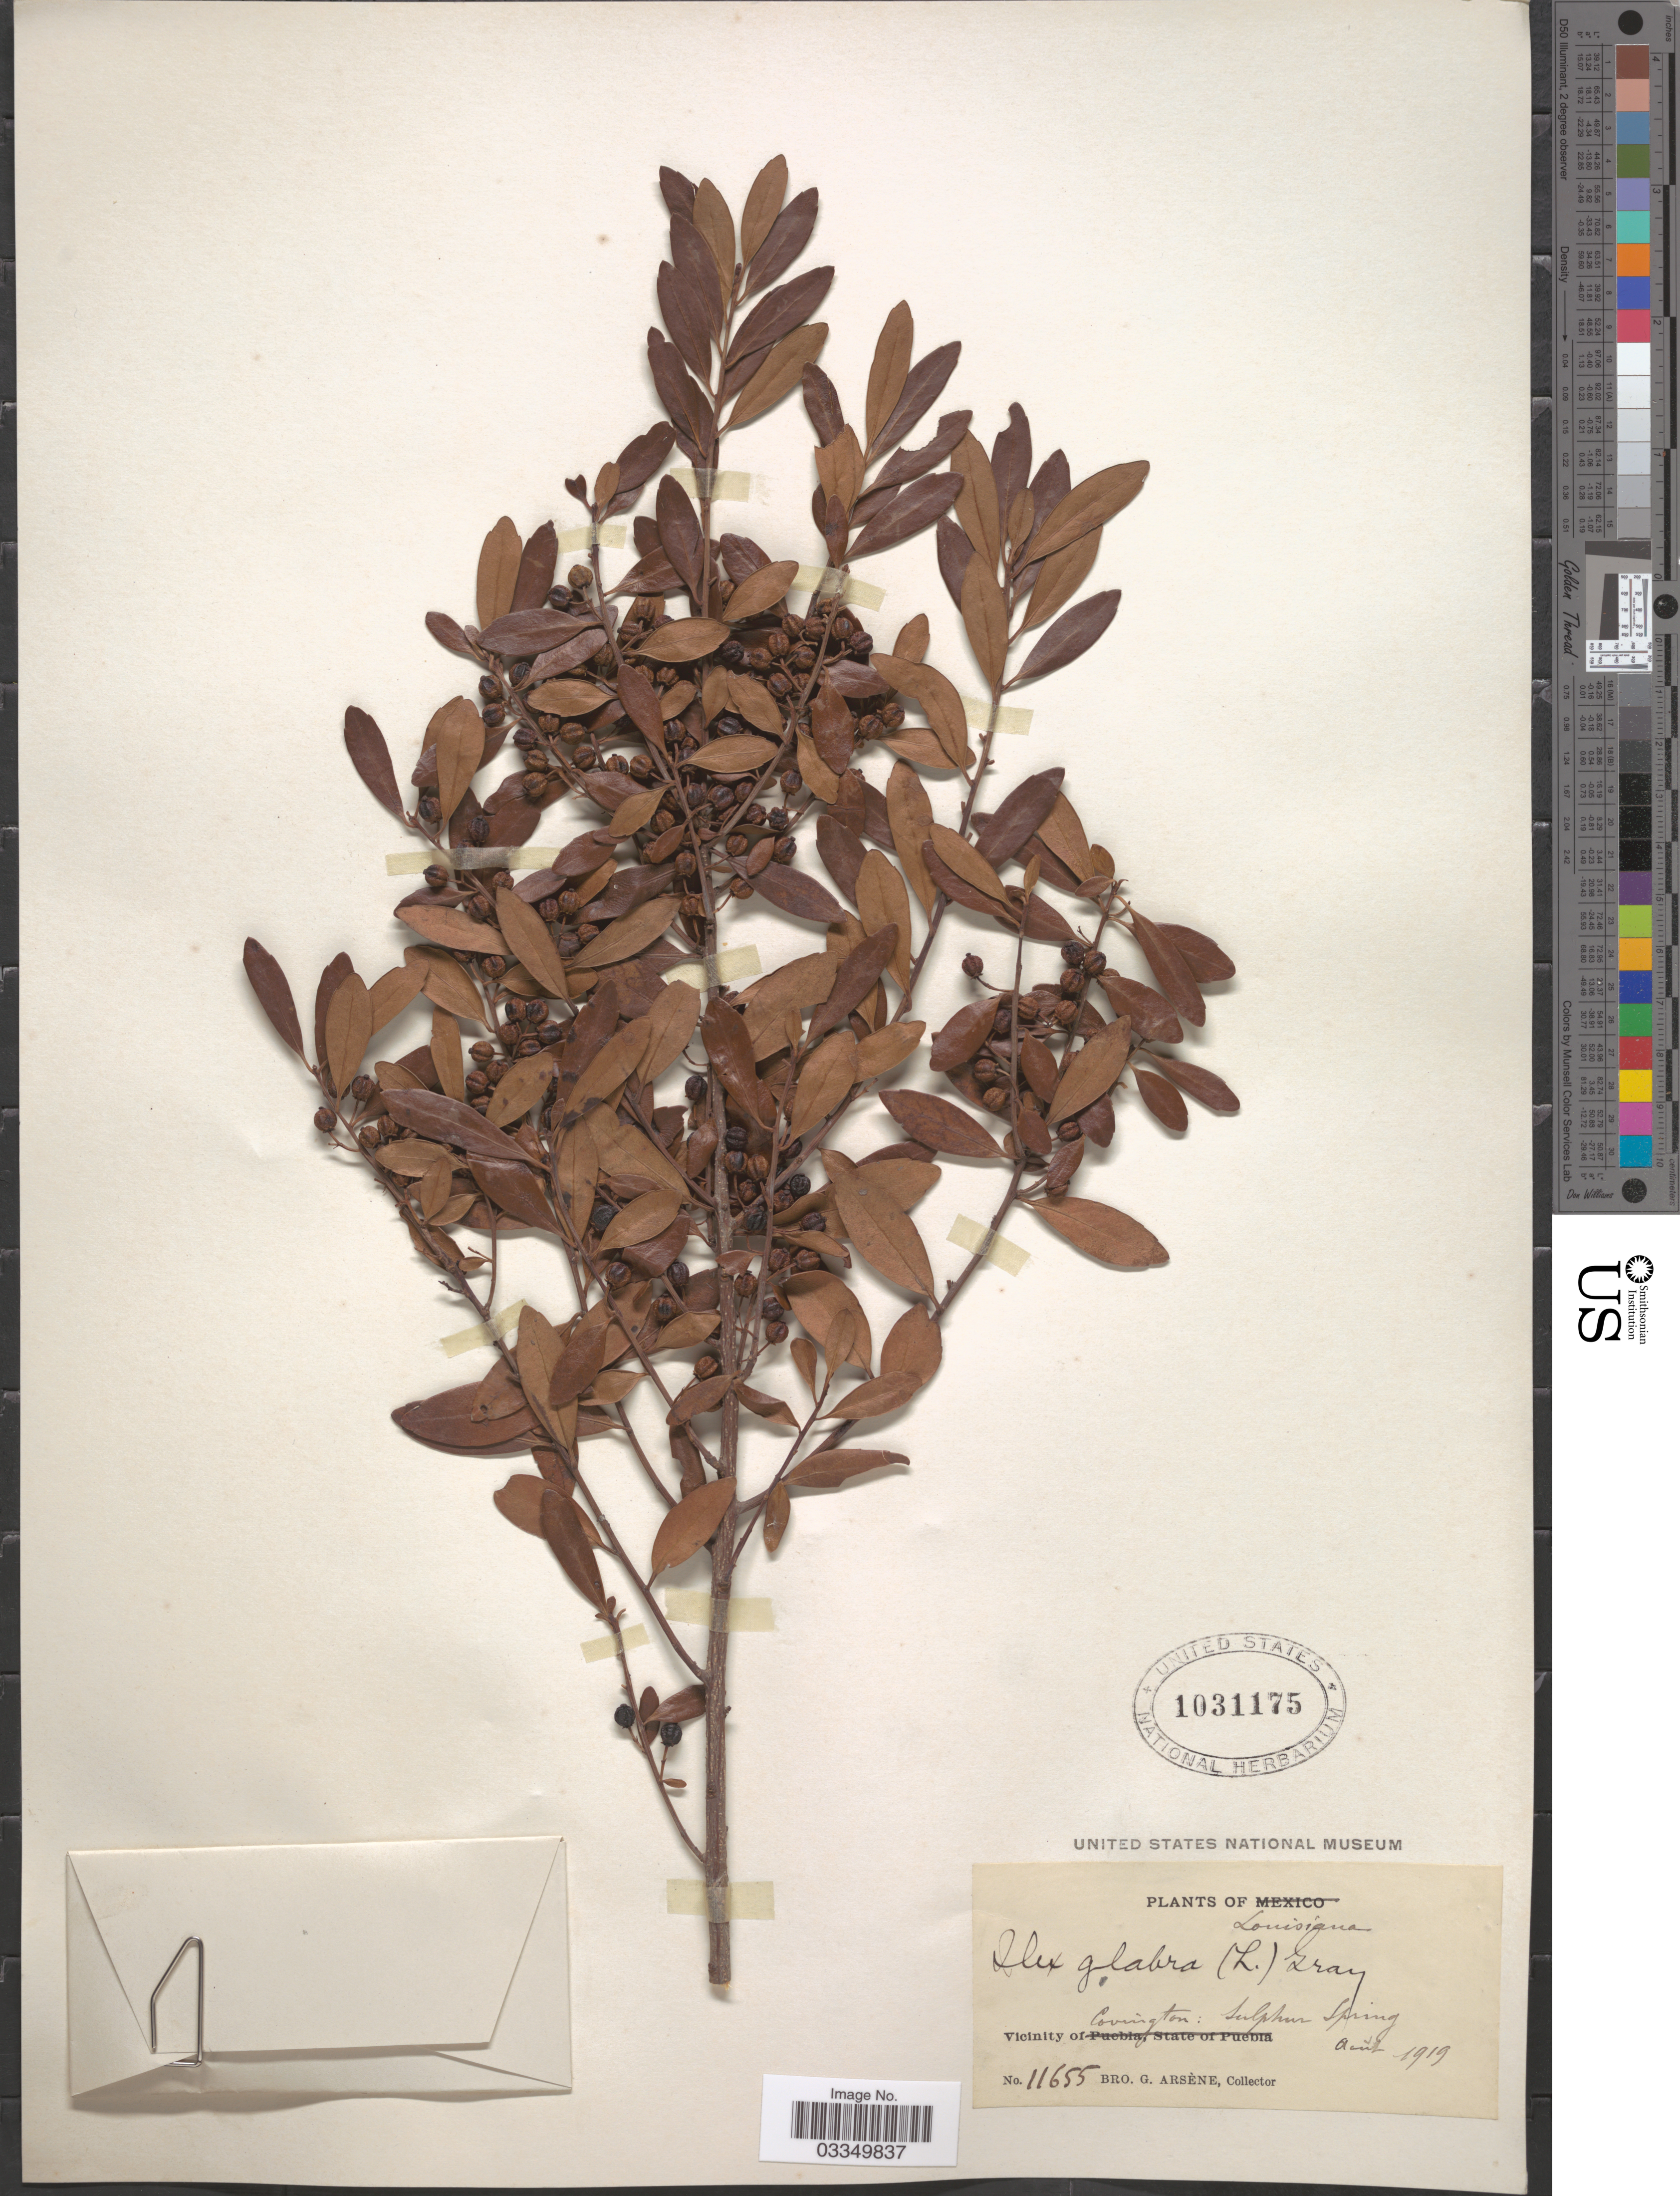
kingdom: Plantae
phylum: Tracheophyta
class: Magnoliopsida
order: Aquifoliales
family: Aquifoliaceae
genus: Ilex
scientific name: Ilex glabra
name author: (L.) A. Gray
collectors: Bro. G. Arsène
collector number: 11655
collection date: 1919-08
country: United States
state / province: Louisiana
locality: Vicinity of Covington: Sulphur Spring.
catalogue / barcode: US 1031175